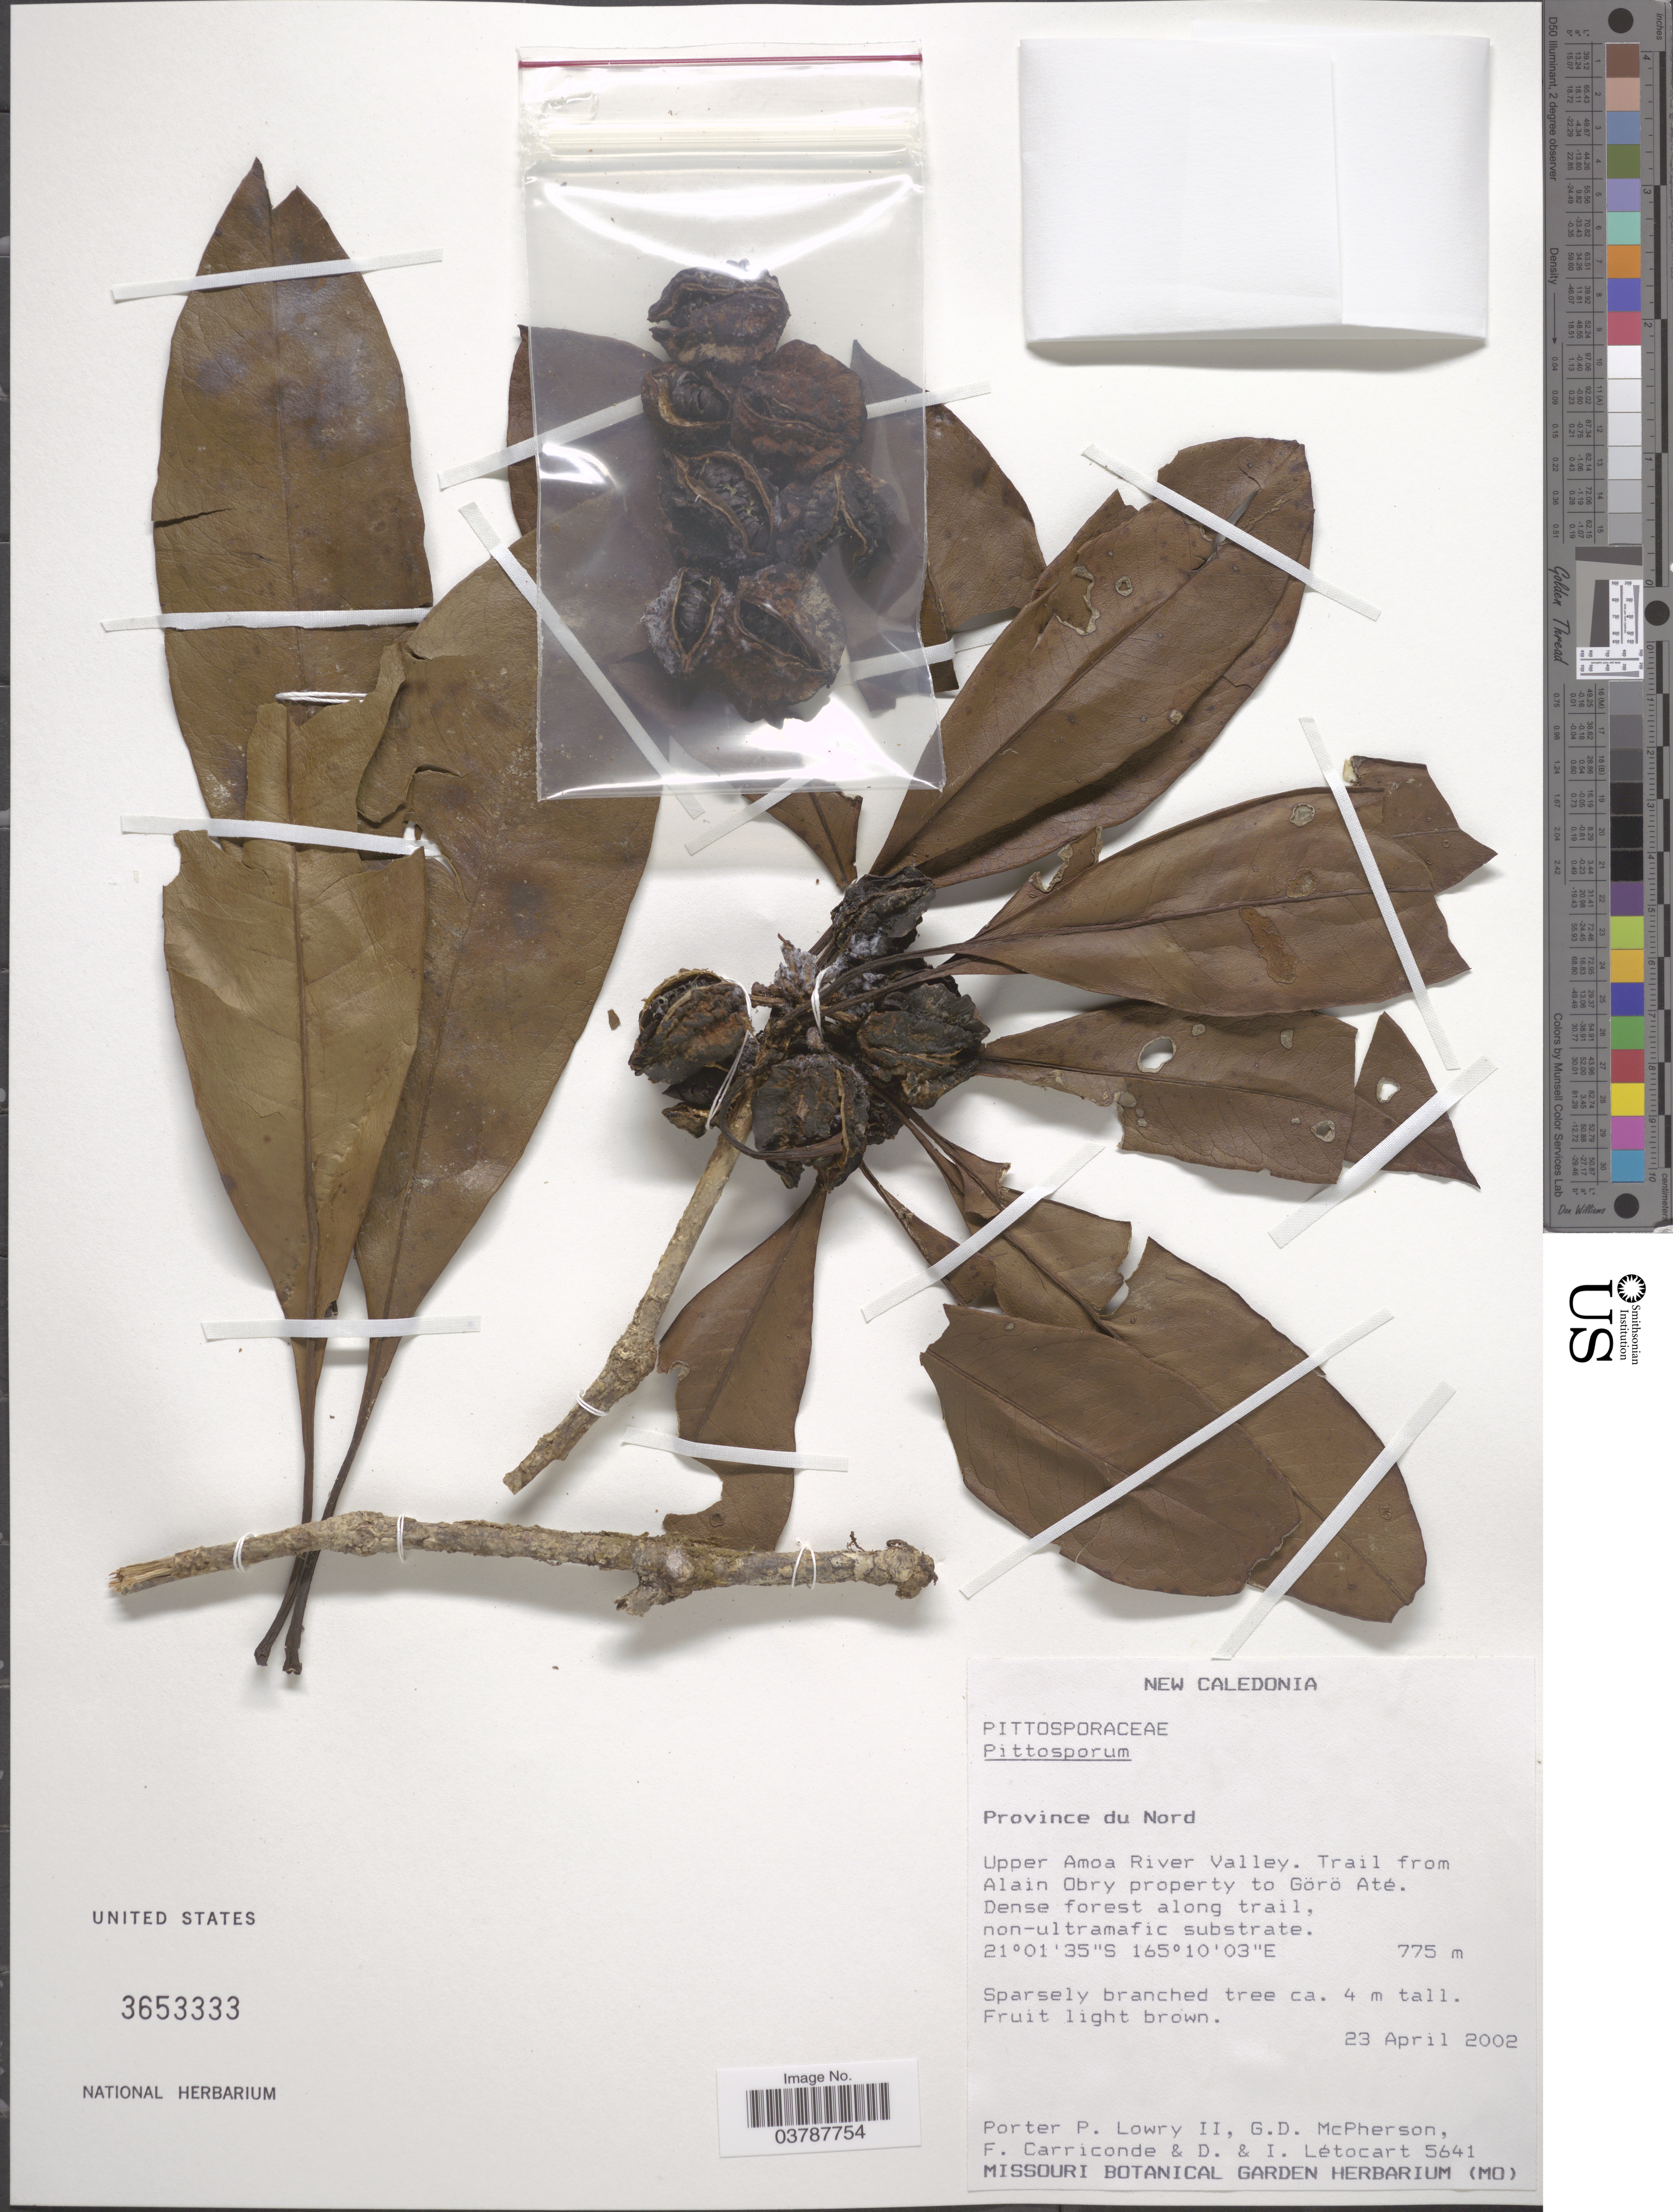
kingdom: Plantae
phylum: Tracheophyta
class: Magnoliopsida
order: Apiales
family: Pittosporaceae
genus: Pittosporum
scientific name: Pittosporum sp.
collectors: P. P. Lowry, G. McPherson, F. Carriconde, D. Letocart & I. Letocart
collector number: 5641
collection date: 2002-04-23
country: New Caledonia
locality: Province du Nord. Upper Amoa River Valley. Trail from Alain Obry property to Görö Até.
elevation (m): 775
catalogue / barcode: US 3653333